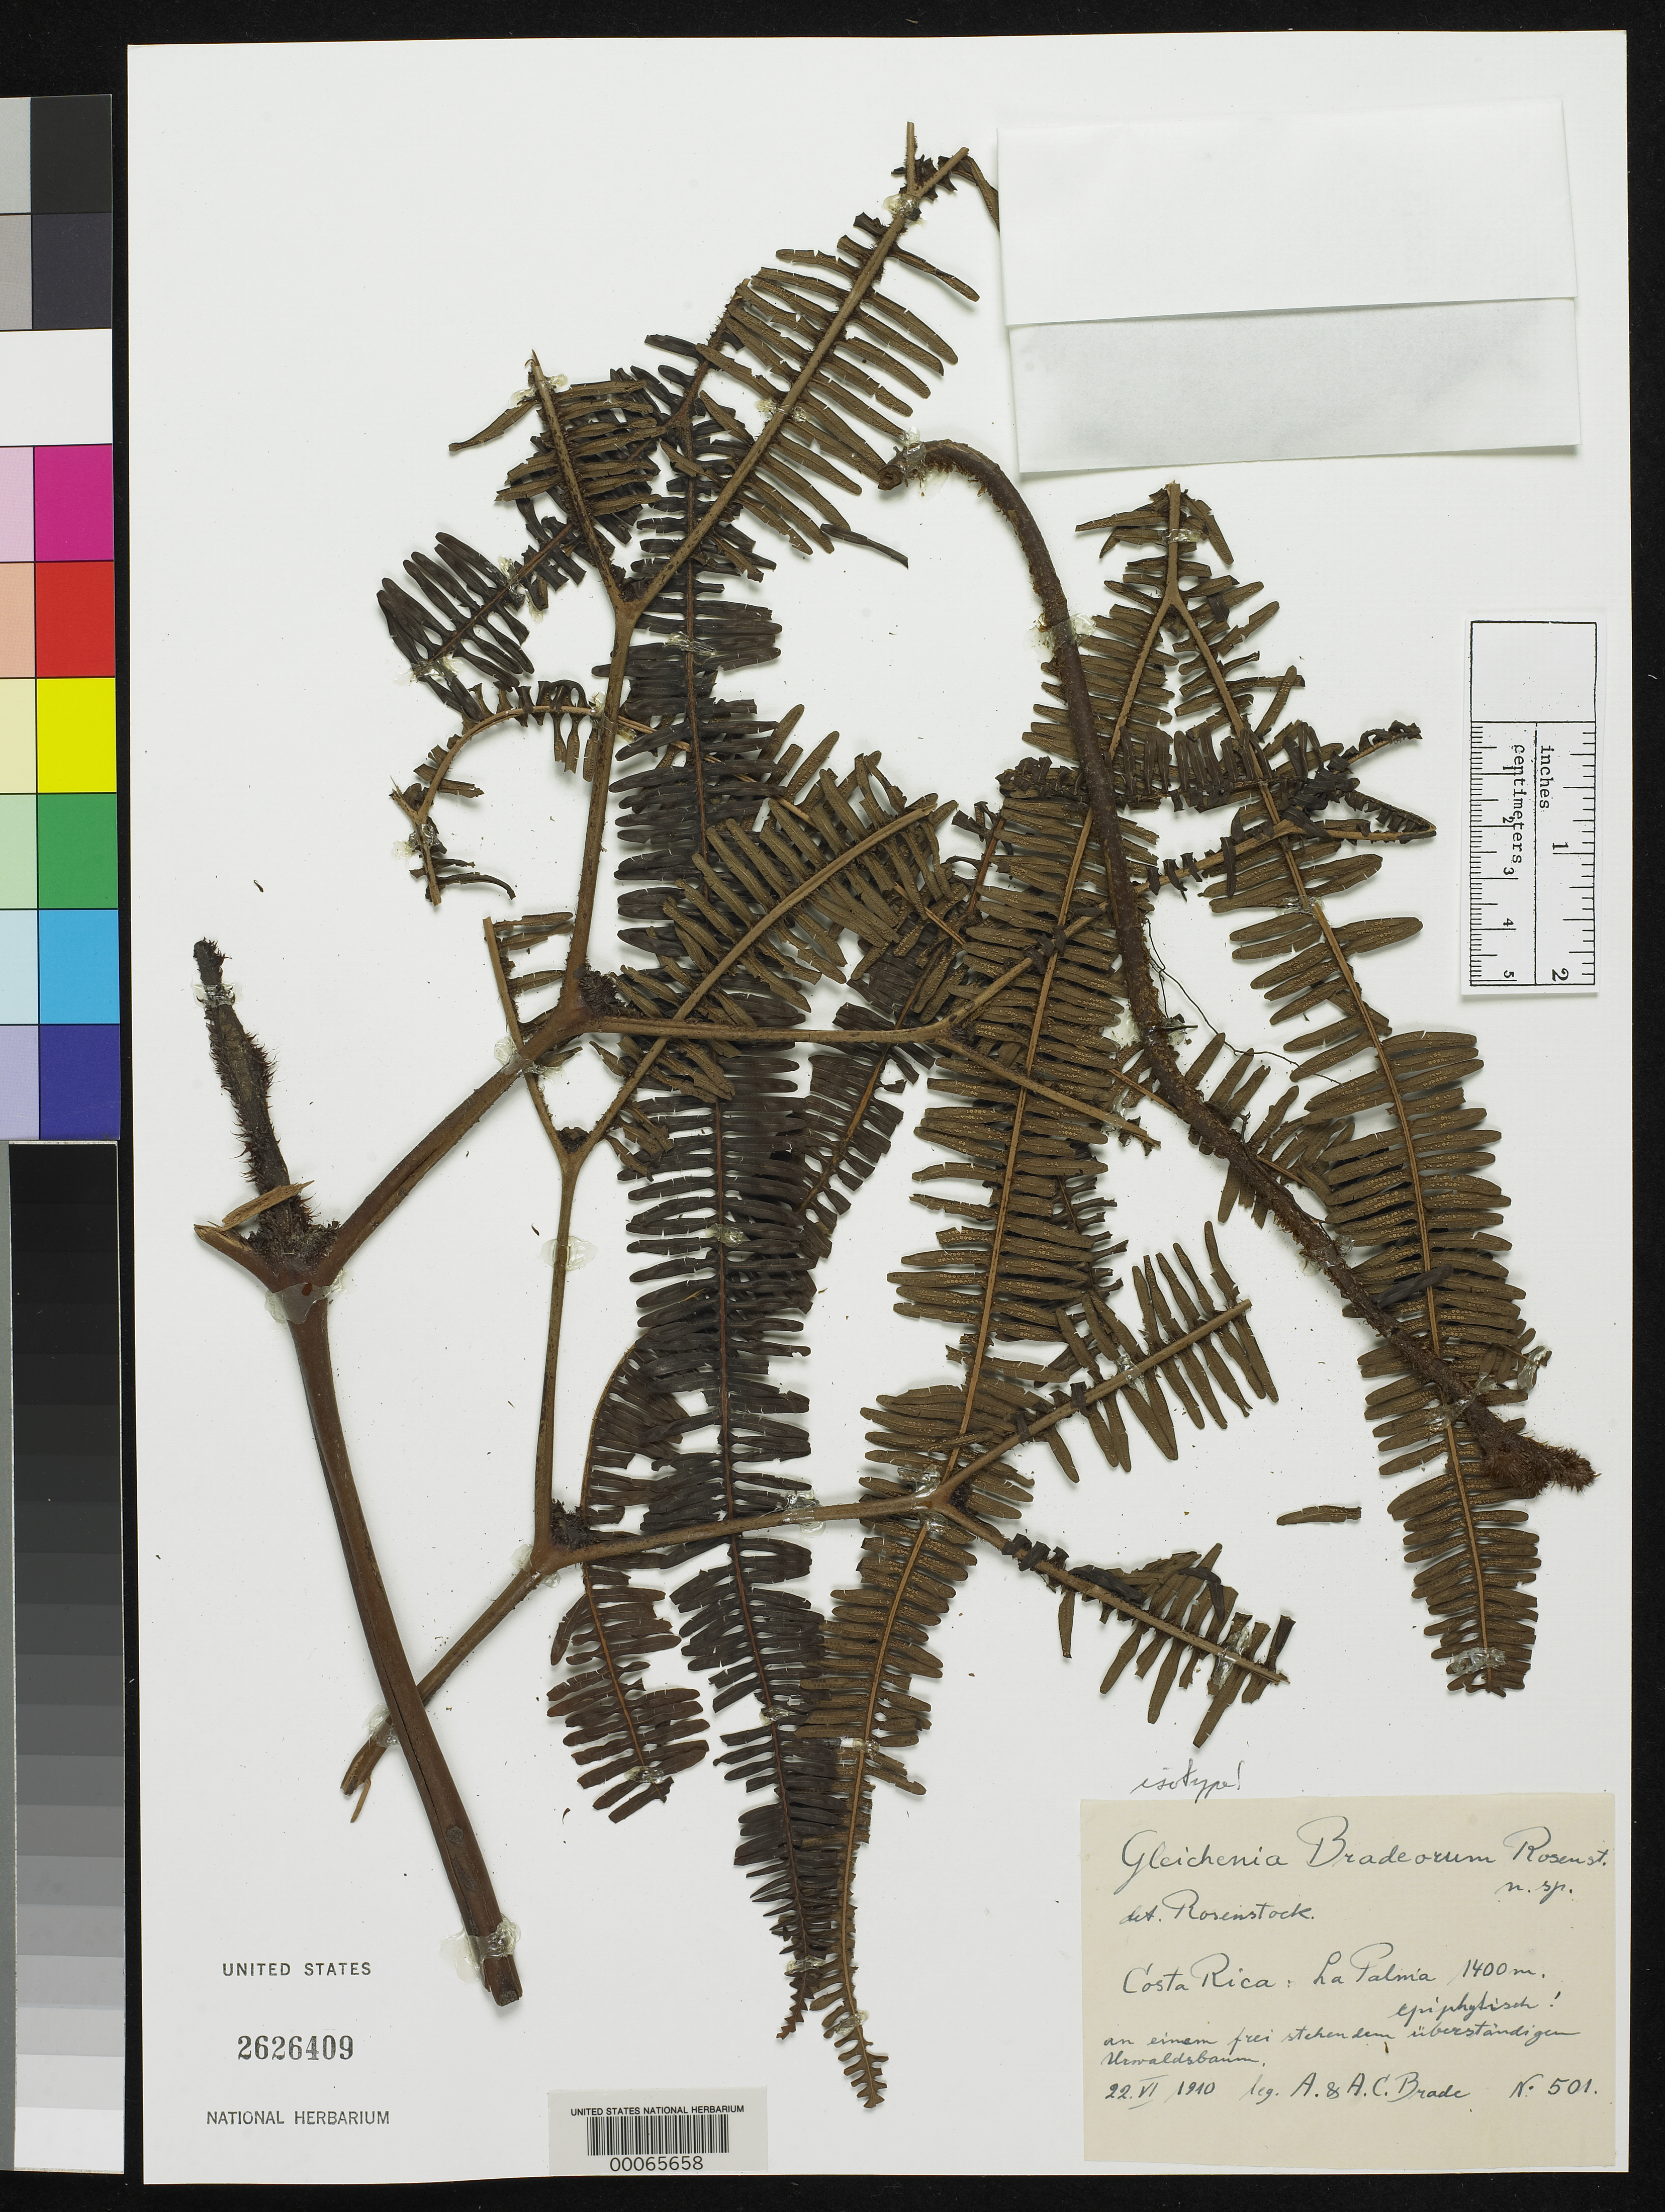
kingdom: Plantae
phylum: Tracheophyta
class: Polypodiopsida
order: Gleicheniales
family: Gleicheniaceae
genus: Gleichenia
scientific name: Gleichenia bradeorum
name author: Rosenst.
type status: Isotype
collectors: A. C. Brade & A. Brade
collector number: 501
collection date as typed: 22 Jun 1910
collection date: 1910-06-22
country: Costa Rica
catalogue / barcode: US 2626409